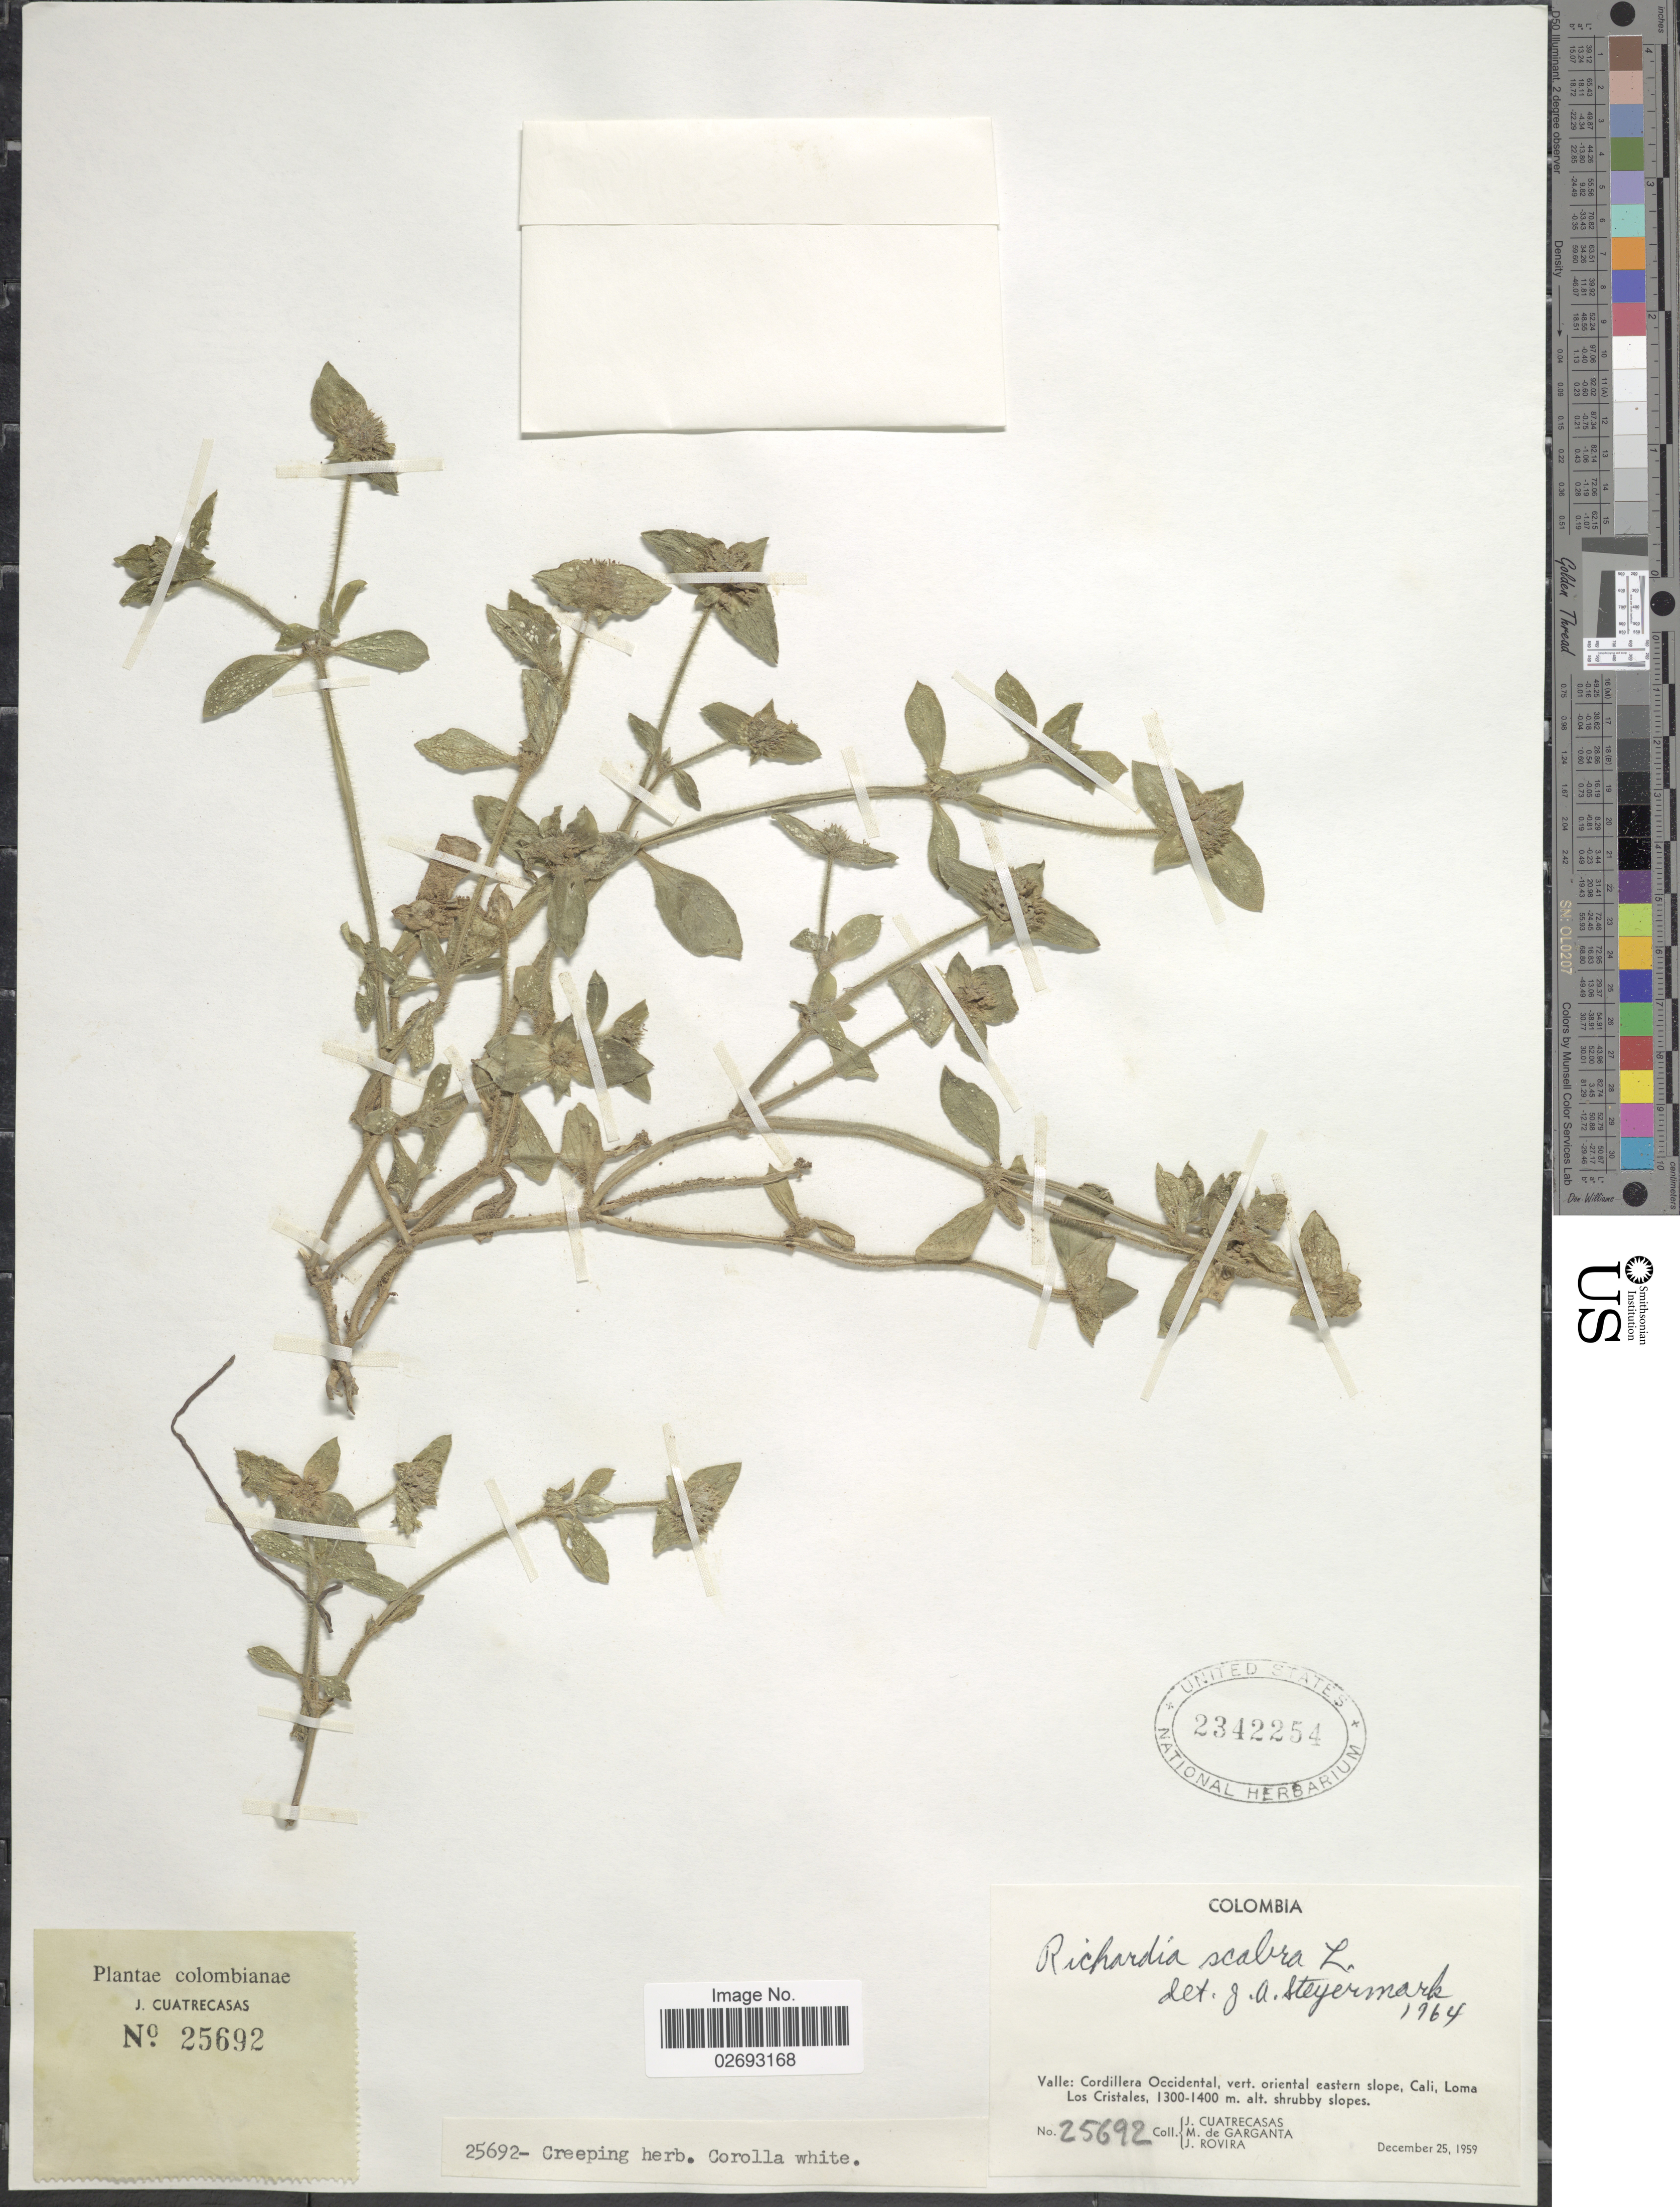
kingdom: Plantae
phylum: Tracheophyta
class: Magnoliopsida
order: Gentianales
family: Rubiaceae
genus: Richardia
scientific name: Richardia scabra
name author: L.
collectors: J. Cuatrecasas, M. Garganta & J. Rovira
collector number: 25692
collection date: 1959-12-25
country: Colombia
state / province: Valle del Cauca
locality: Valle: Cordillera Occidental, vert. oriental eastern slope, Cali, Loma Los Cristales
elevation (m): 1300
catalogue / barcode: US 2342254